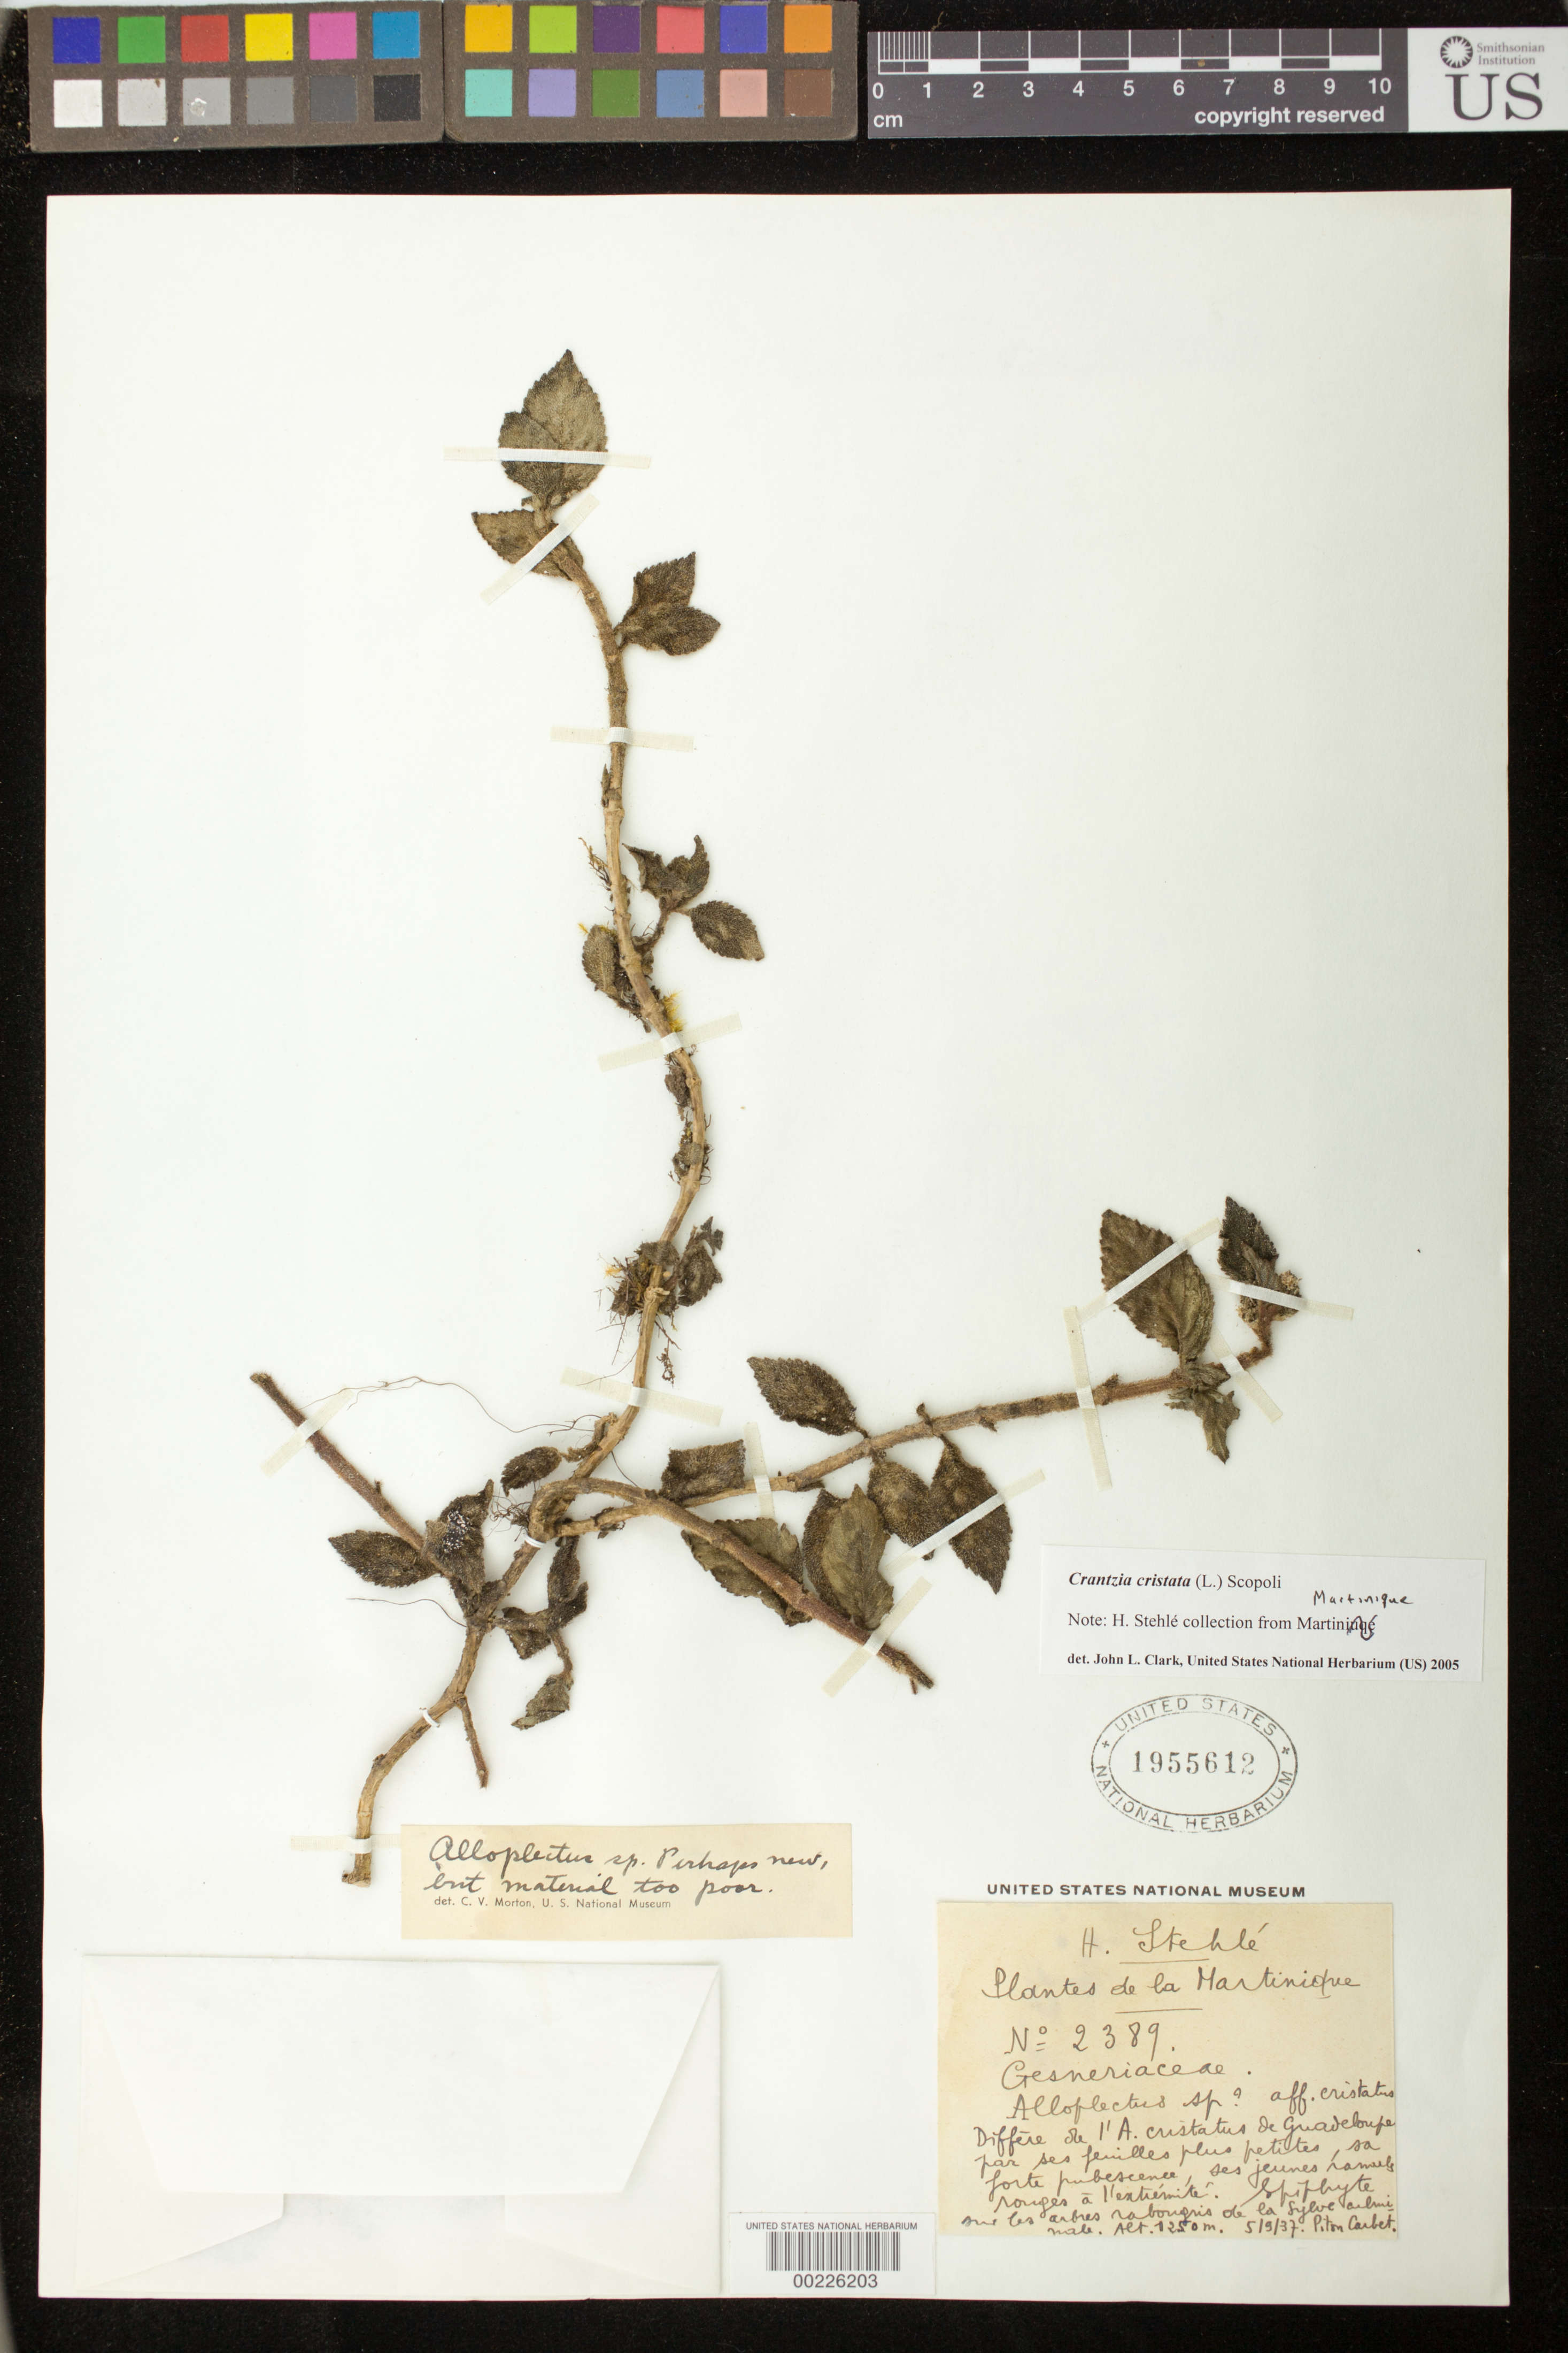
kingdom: Plantae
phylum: Tracheophyta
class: Magnoliopsida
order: Lamiales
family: Gesneriaceae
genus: Crantzia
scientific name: Crantzia cristata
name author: (L.) Scop. ex Fritsch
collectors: H. Stehlé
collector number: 2389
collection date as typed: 05 May 1937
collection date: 1937-05-05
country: Martinique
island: Martinique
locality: Piton Carbet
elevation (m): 1250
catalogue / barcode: US 1955612